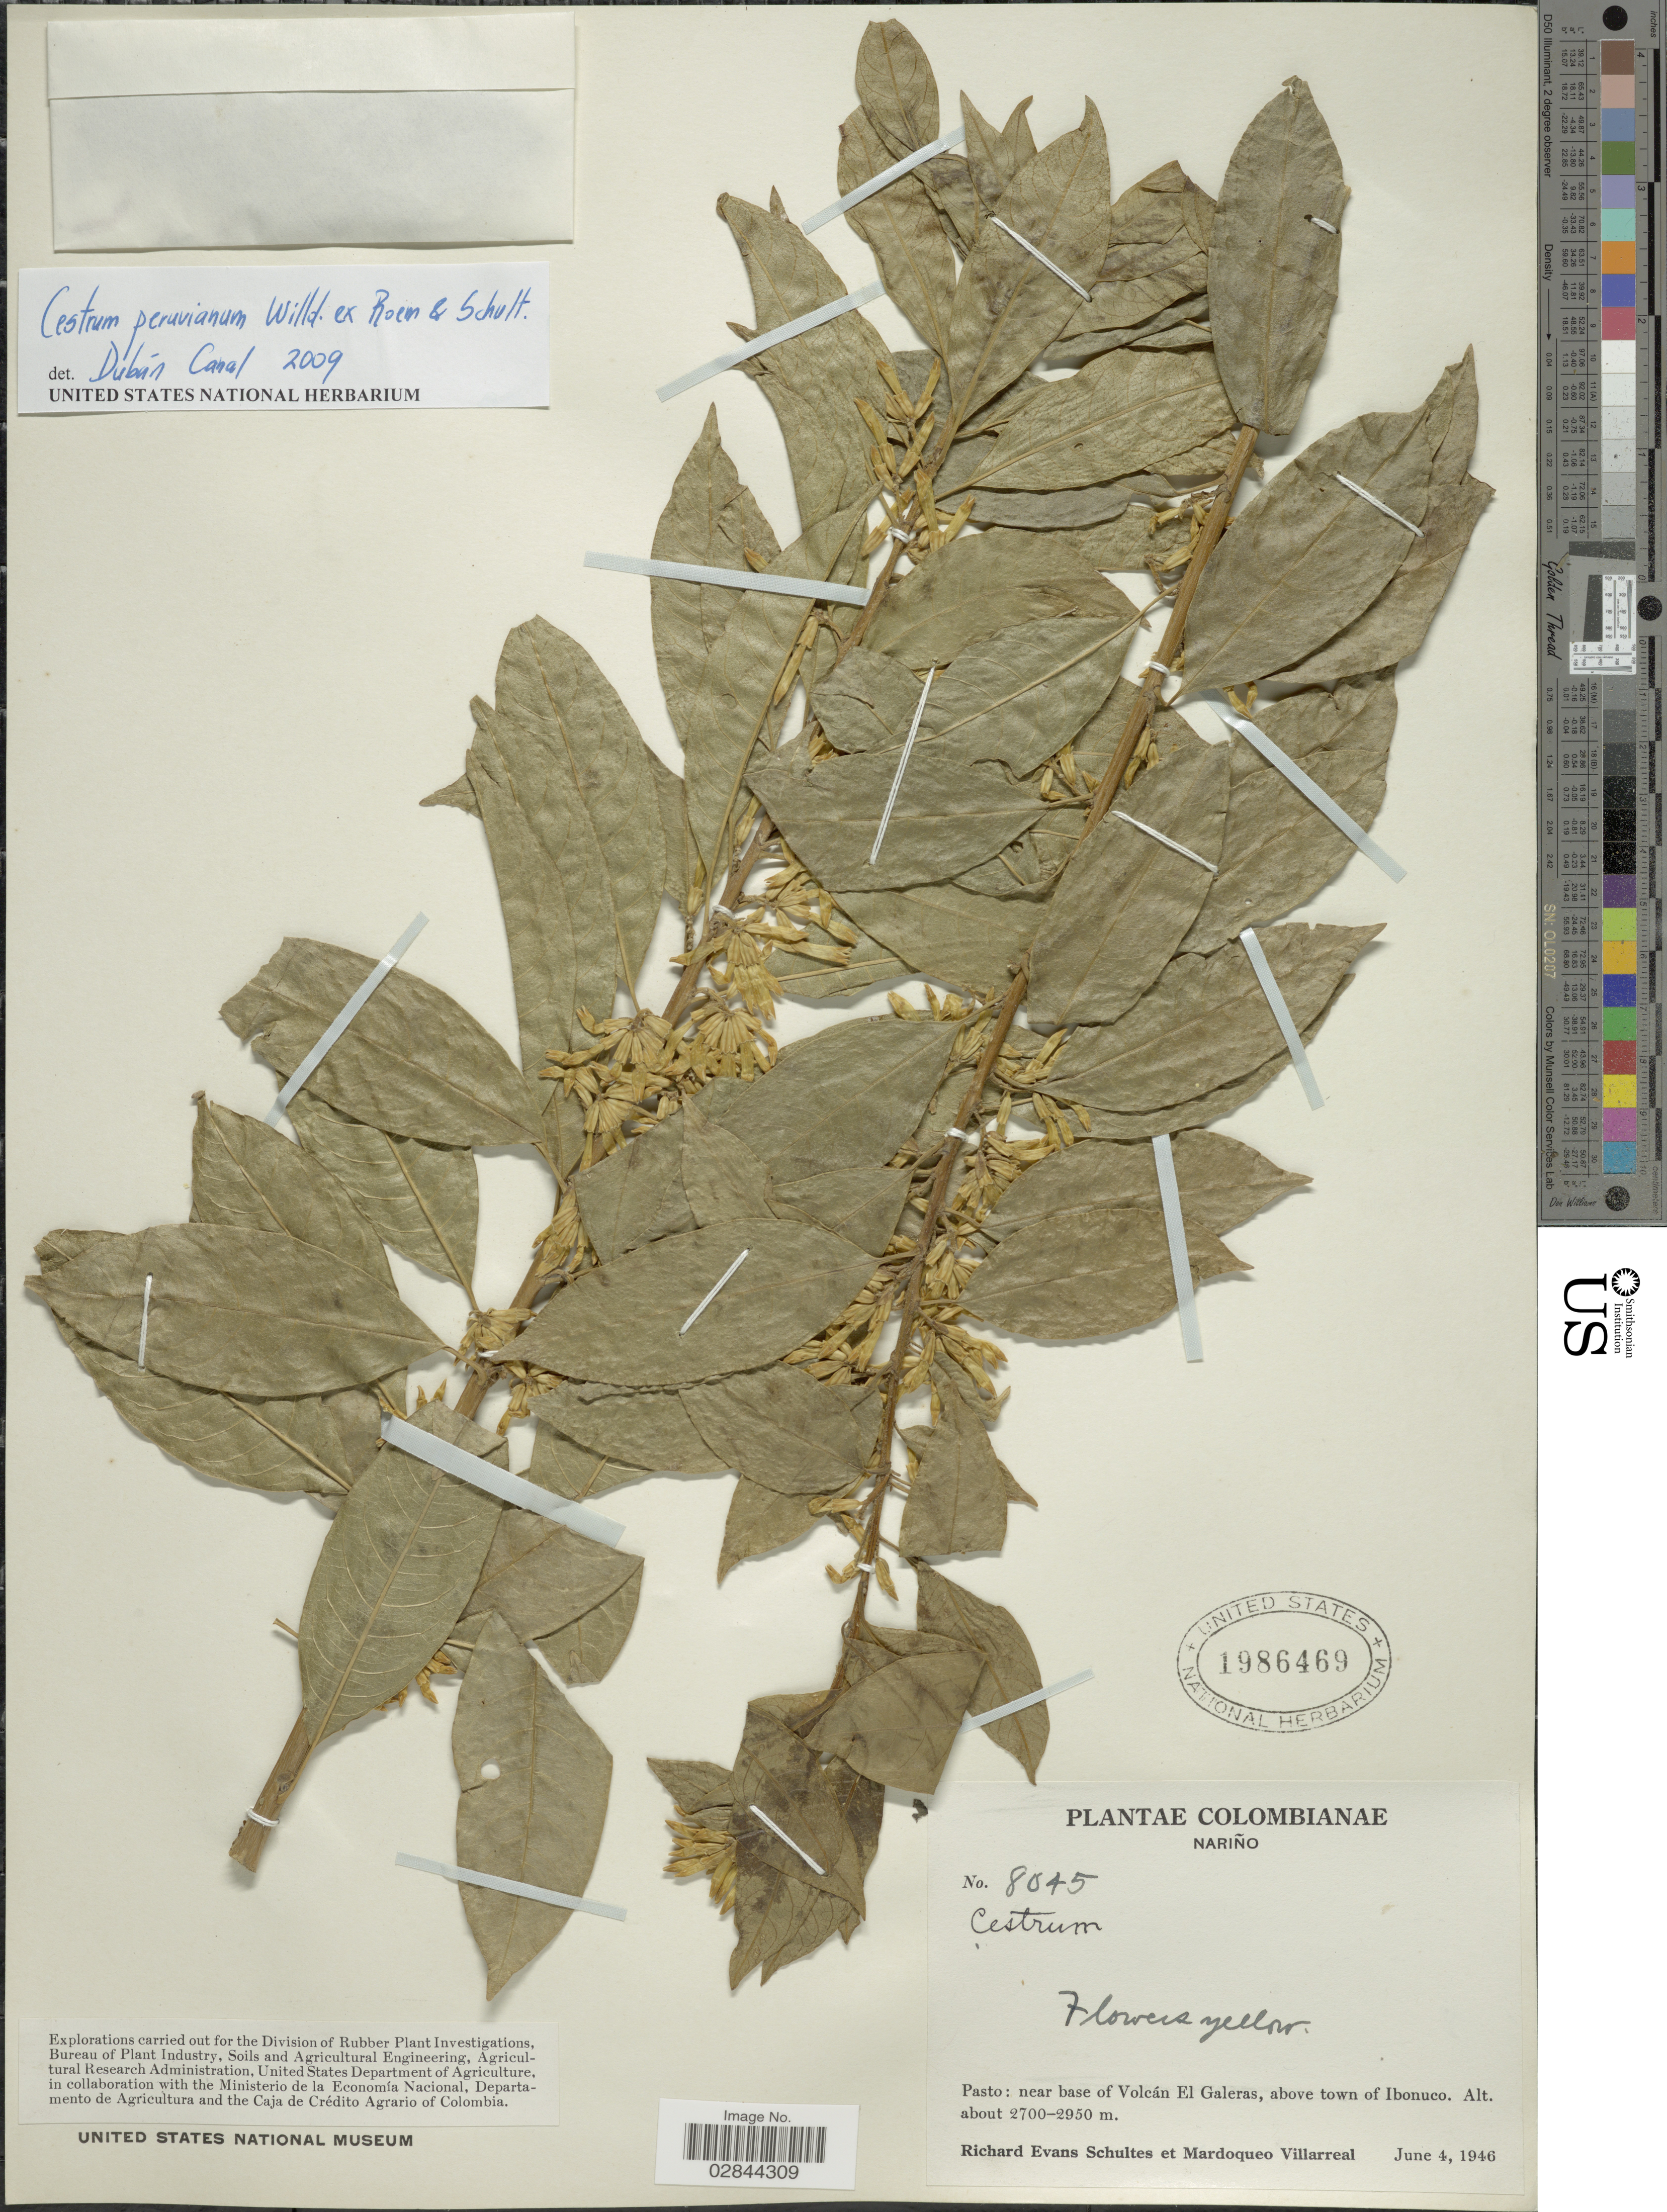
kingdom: Plantae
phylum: Tracheophyta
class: Magnoliopsida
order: Solanales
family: Solanaceae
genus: Cestrum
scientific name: Cestrum affine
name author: Kunth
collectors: R. E. Schultes & M. Villarreal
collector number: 8045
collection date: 1946-06-04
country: Colombia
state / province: Nariño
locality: Pasto, near base of Volcán El Galeras, above town of Ibonuco.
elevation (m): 2700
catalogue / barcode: US 1986469